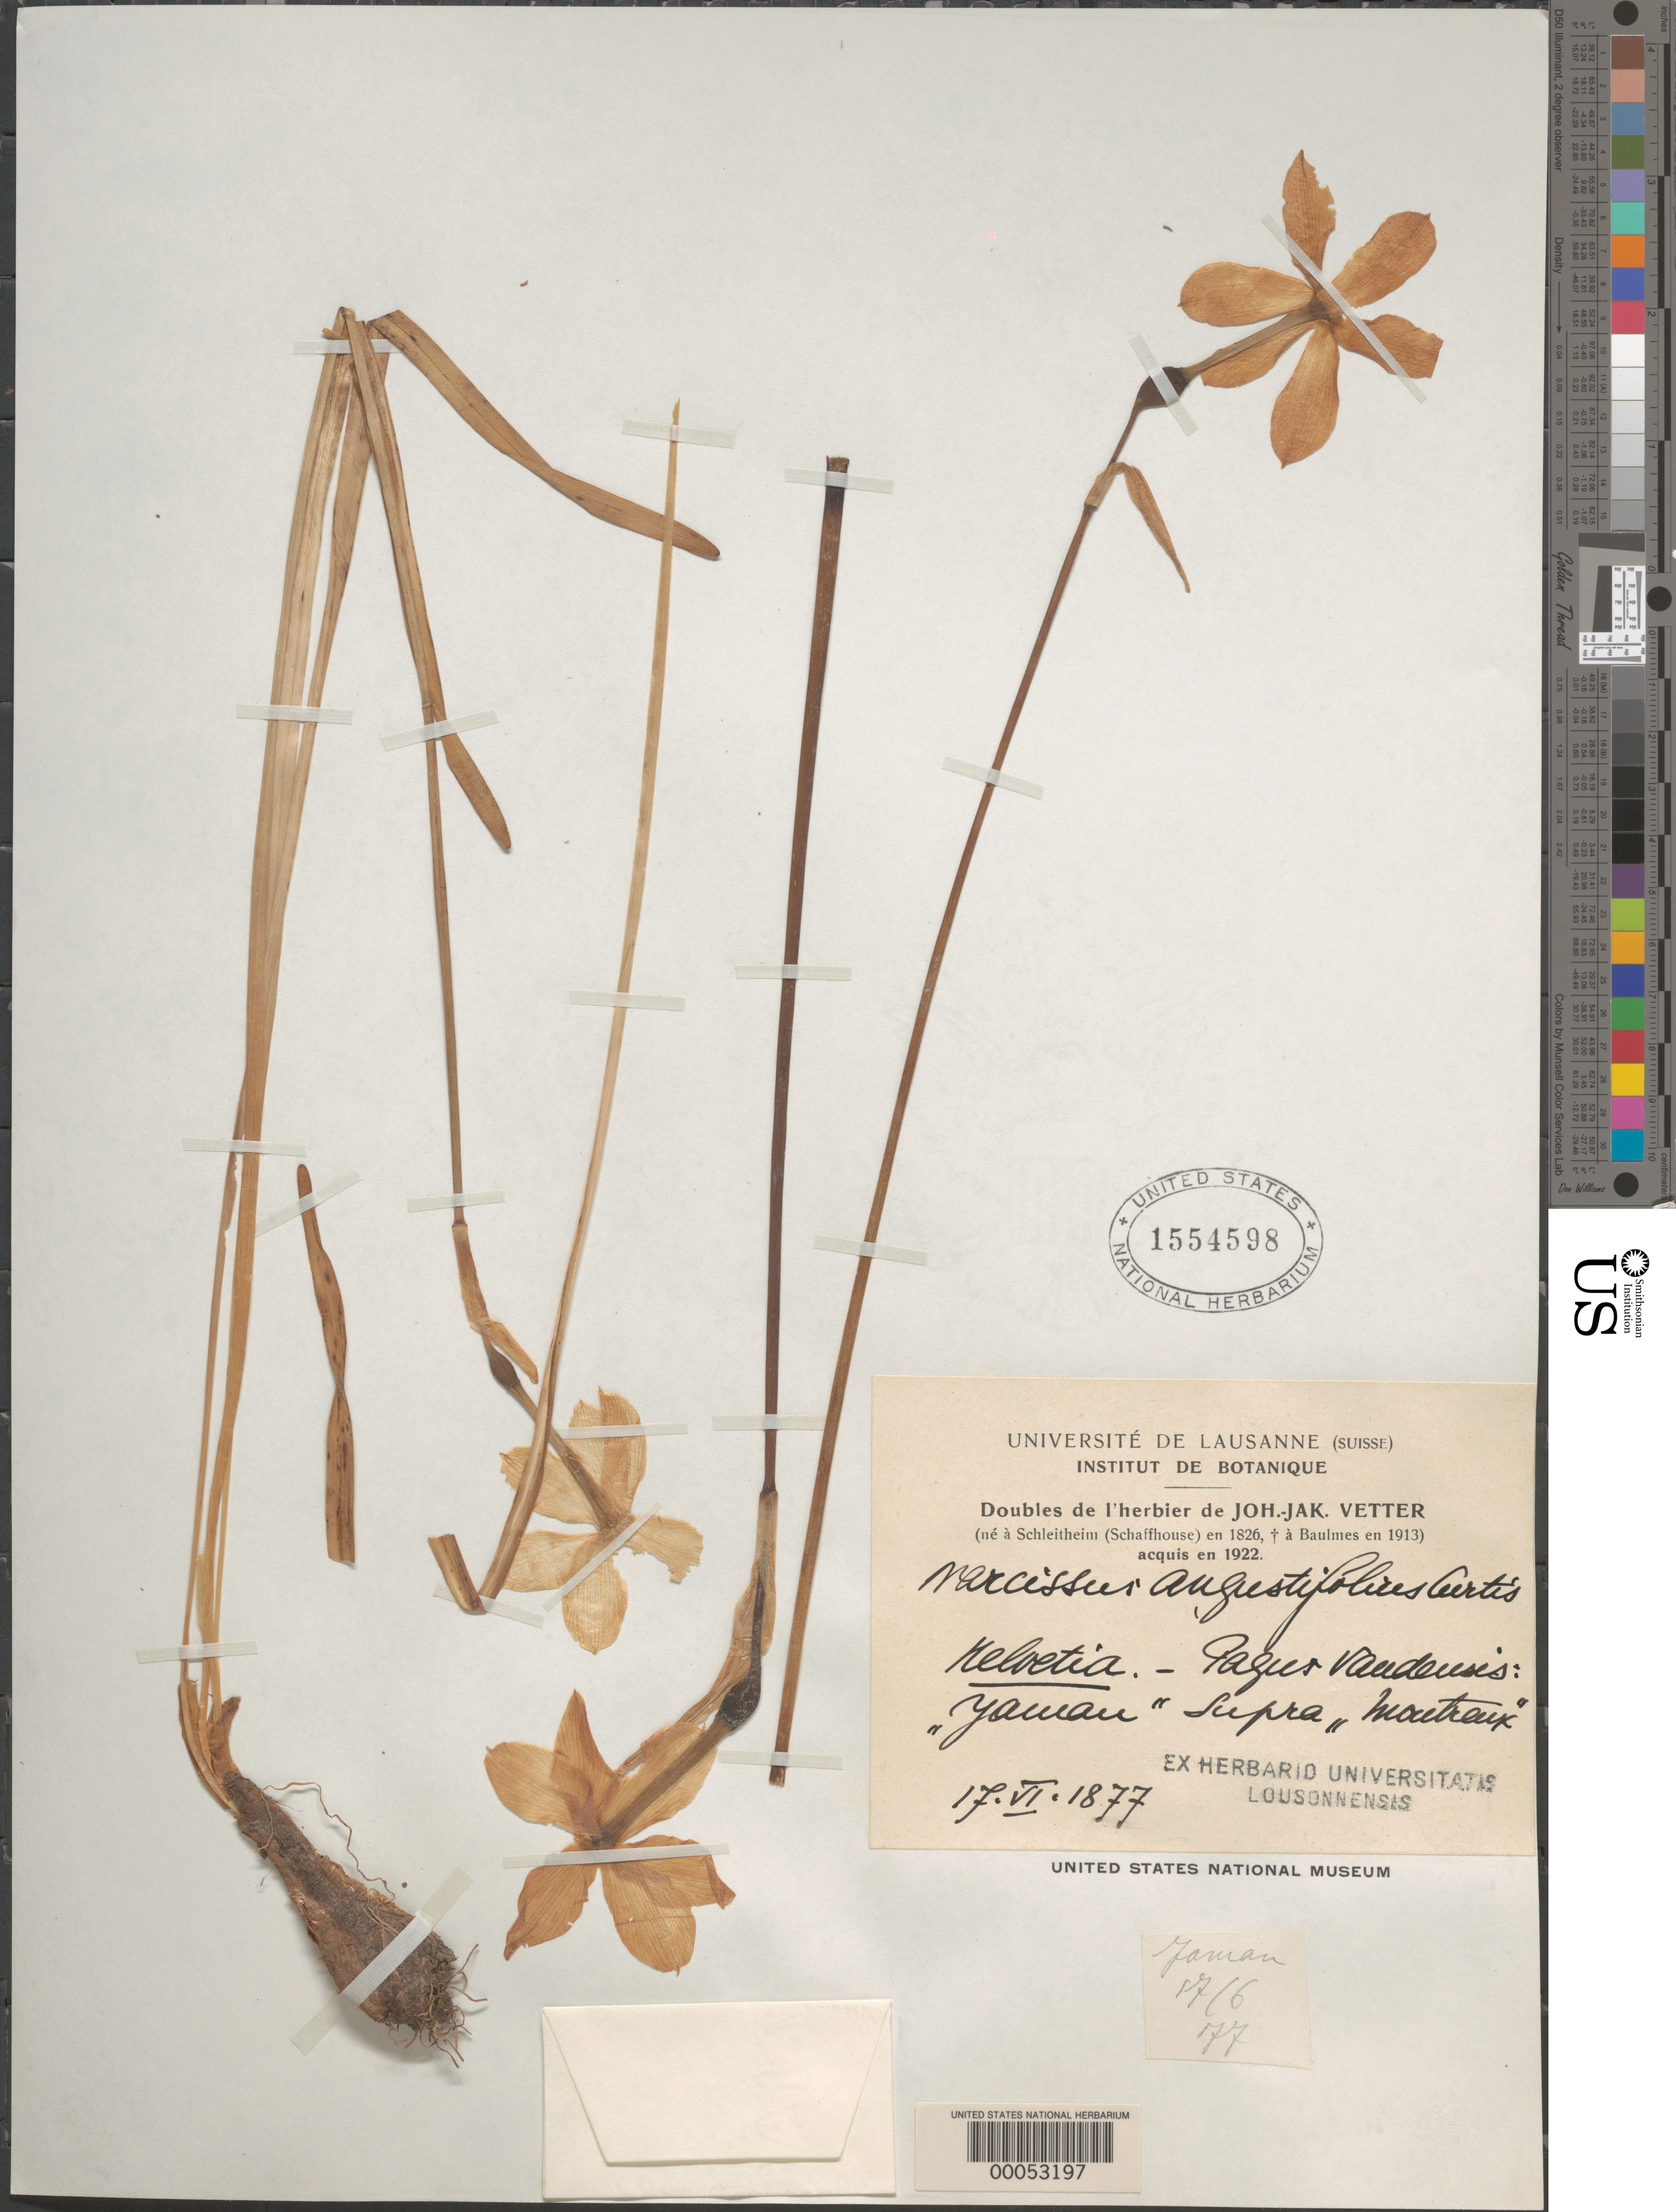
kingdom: Plantae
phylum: Tracheophyta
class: Liliopsida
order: Asparagales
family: Amaryllidaceae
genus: Narcissus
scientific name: Narcissus angustifolius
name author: Curtis ex Haw.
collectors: ex herb. J.J. Vetter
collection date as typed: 17 Jun 1877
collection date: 1877-06-17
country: Switzerland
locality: Yaman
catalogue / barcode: US 1554598